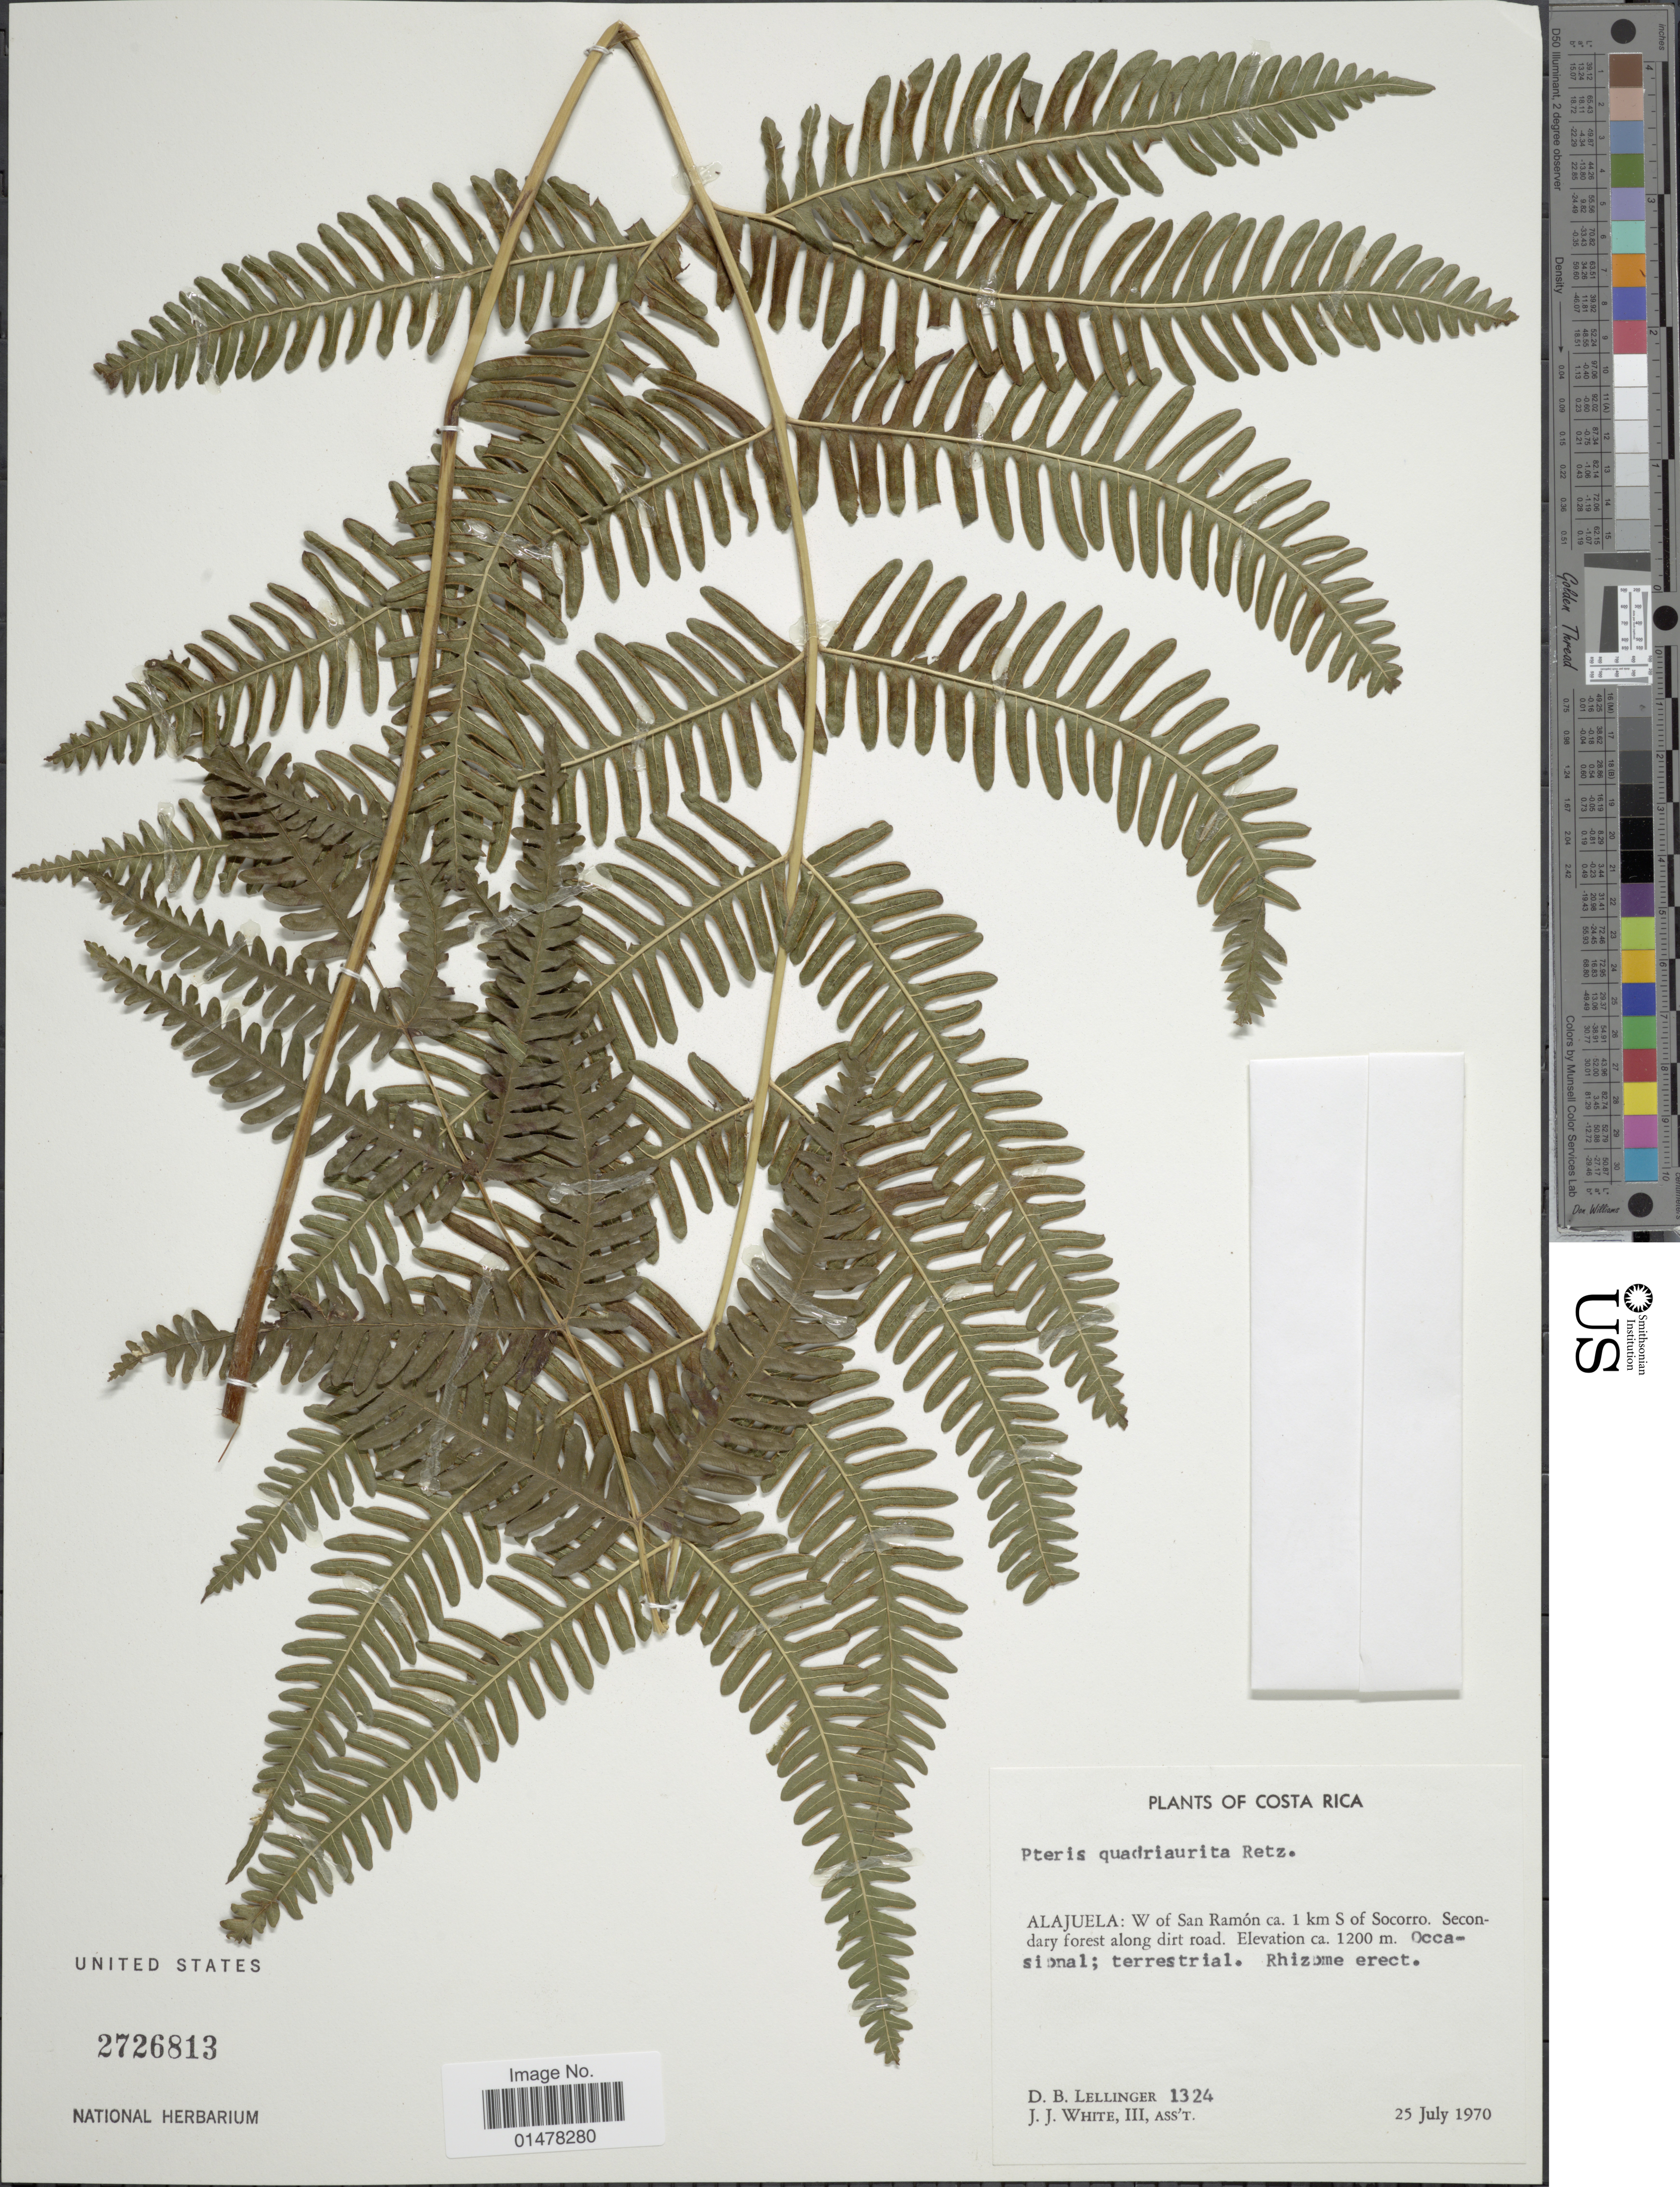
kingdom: Plantae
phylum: Tracheophyta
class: Polypodiopsida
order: Polypodiales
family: Pteridaceae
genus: Pteris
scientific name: Pteris quadriaurita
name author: Retz.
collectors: D. B. Lellinger & J. J. White III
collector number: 1324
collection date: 1970-07-25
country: Costa Rica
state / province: Alajuela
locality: Plants of Costa Rica, Alajuela: W of San Ramon ca. 1km S of Socorro, secondary forest along dirt road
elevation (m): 1200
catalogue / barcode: US 2726813